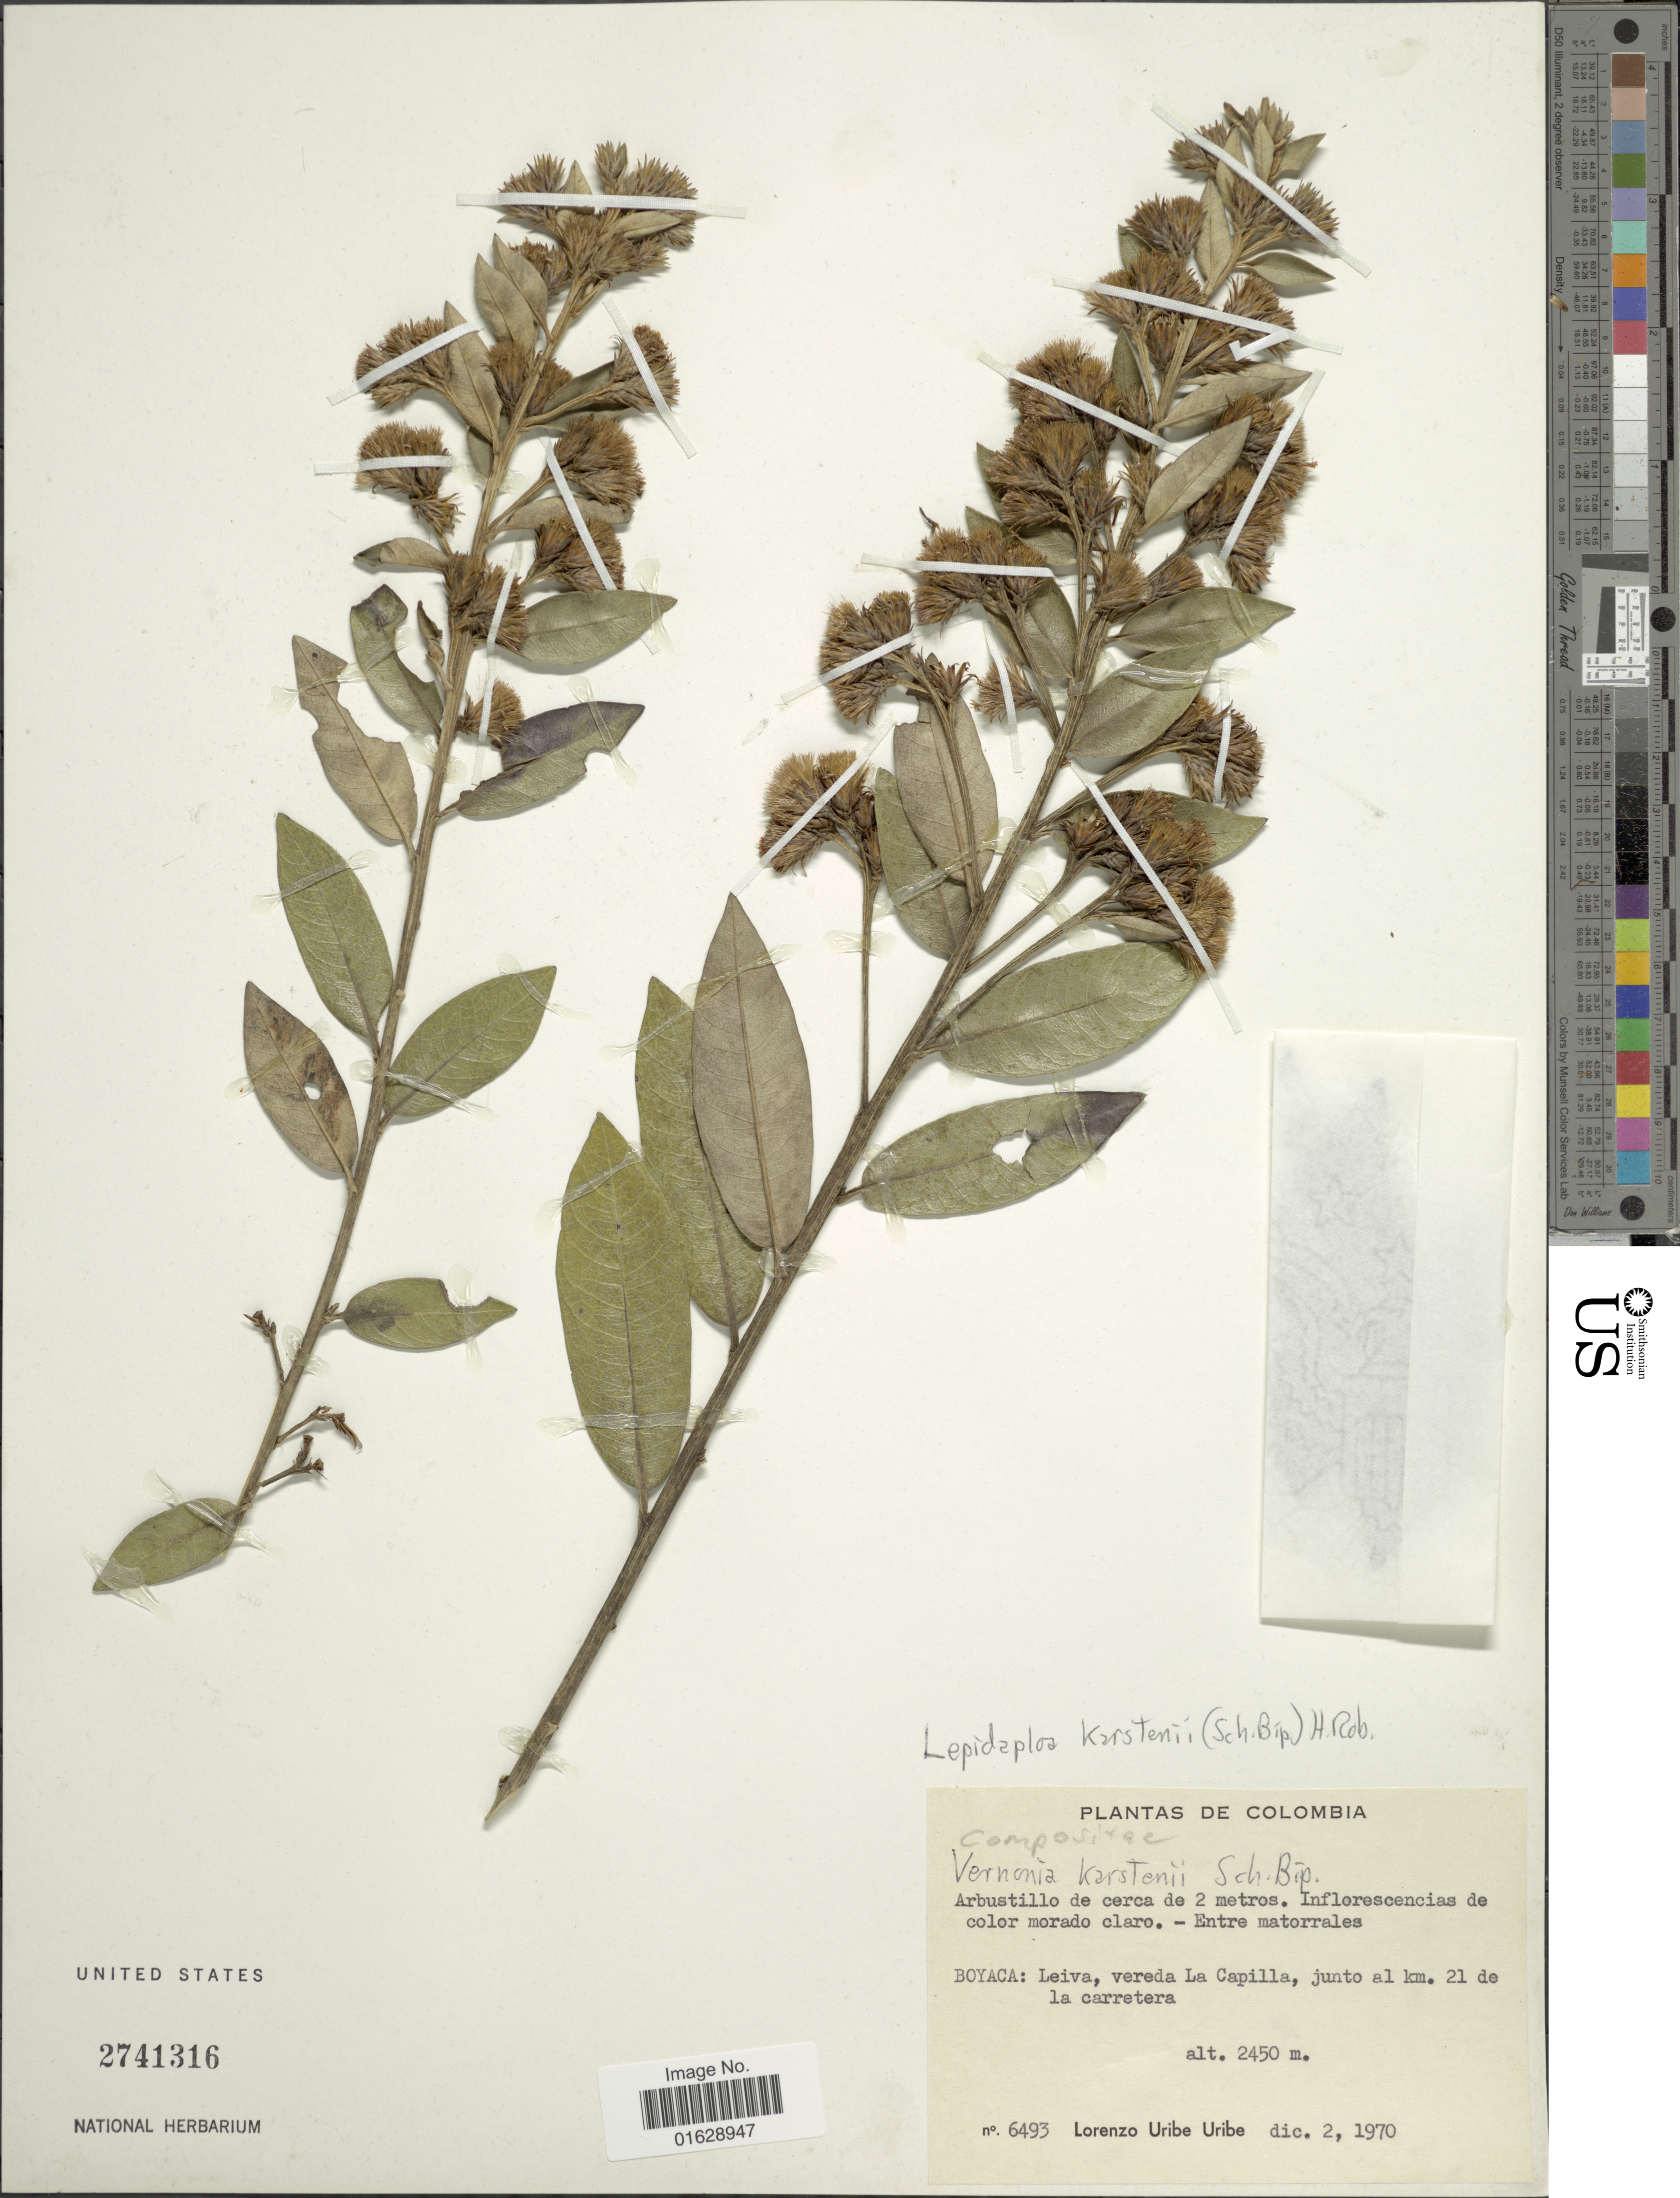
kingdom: Plantae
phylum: Tracheophyta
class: Magnoliopsida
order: Asterales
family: Asteraceae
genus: Lepidaploa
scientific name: Lepidaploa karstenii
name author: (Sch. Bip.) H. Rob.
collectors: L. Uribe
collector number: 6493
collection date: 1970-12-02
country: Colombia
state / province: Boyacá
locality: Leiva, vereda La Capilla, junto al km. 21 de la carretera.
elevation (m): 2450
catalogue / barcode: US 2741316